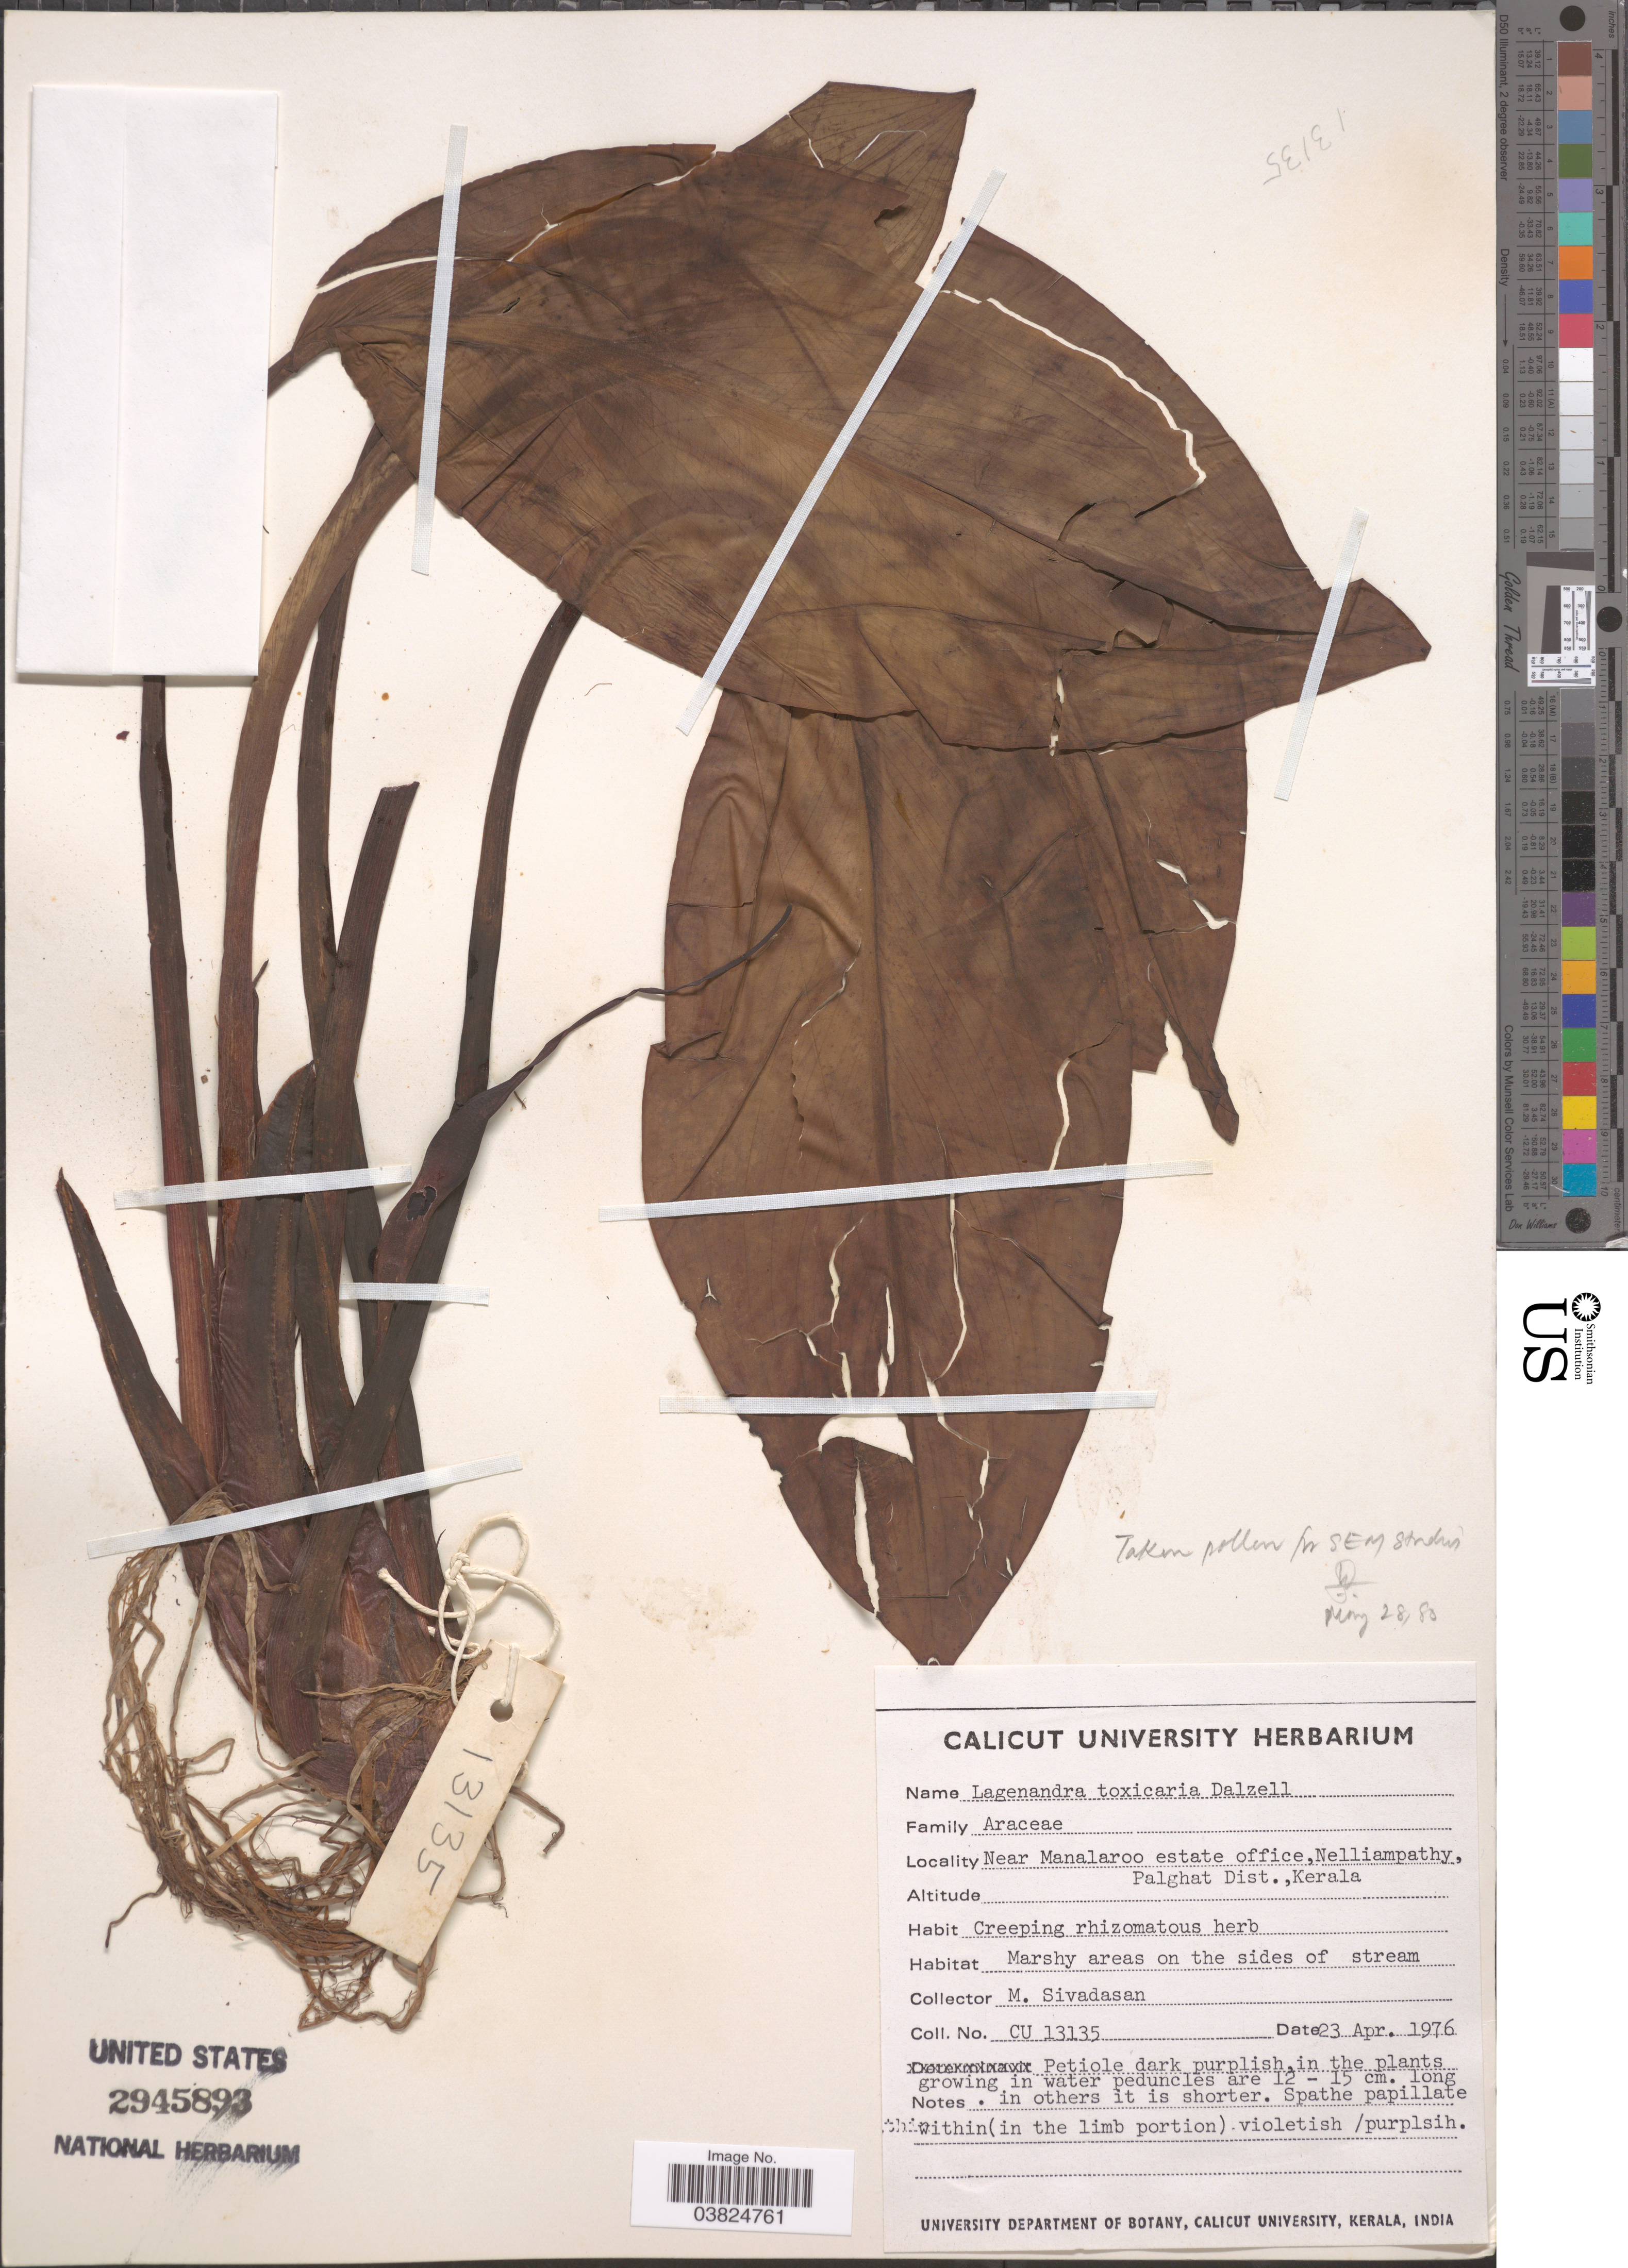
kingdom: Plantae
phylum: Tracheophyta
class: Liliopsida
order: Alismatales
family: Araceae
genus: Lagenandra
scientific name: Lagenandra toxicaria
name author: Dalzell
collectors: M. Sivadasan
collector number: CU13135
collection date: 1976-04-23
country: India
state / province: Kerala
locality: Near Manalaroo estate office, Nelliampathy, Palghat Dist.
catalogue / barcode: US 2945893